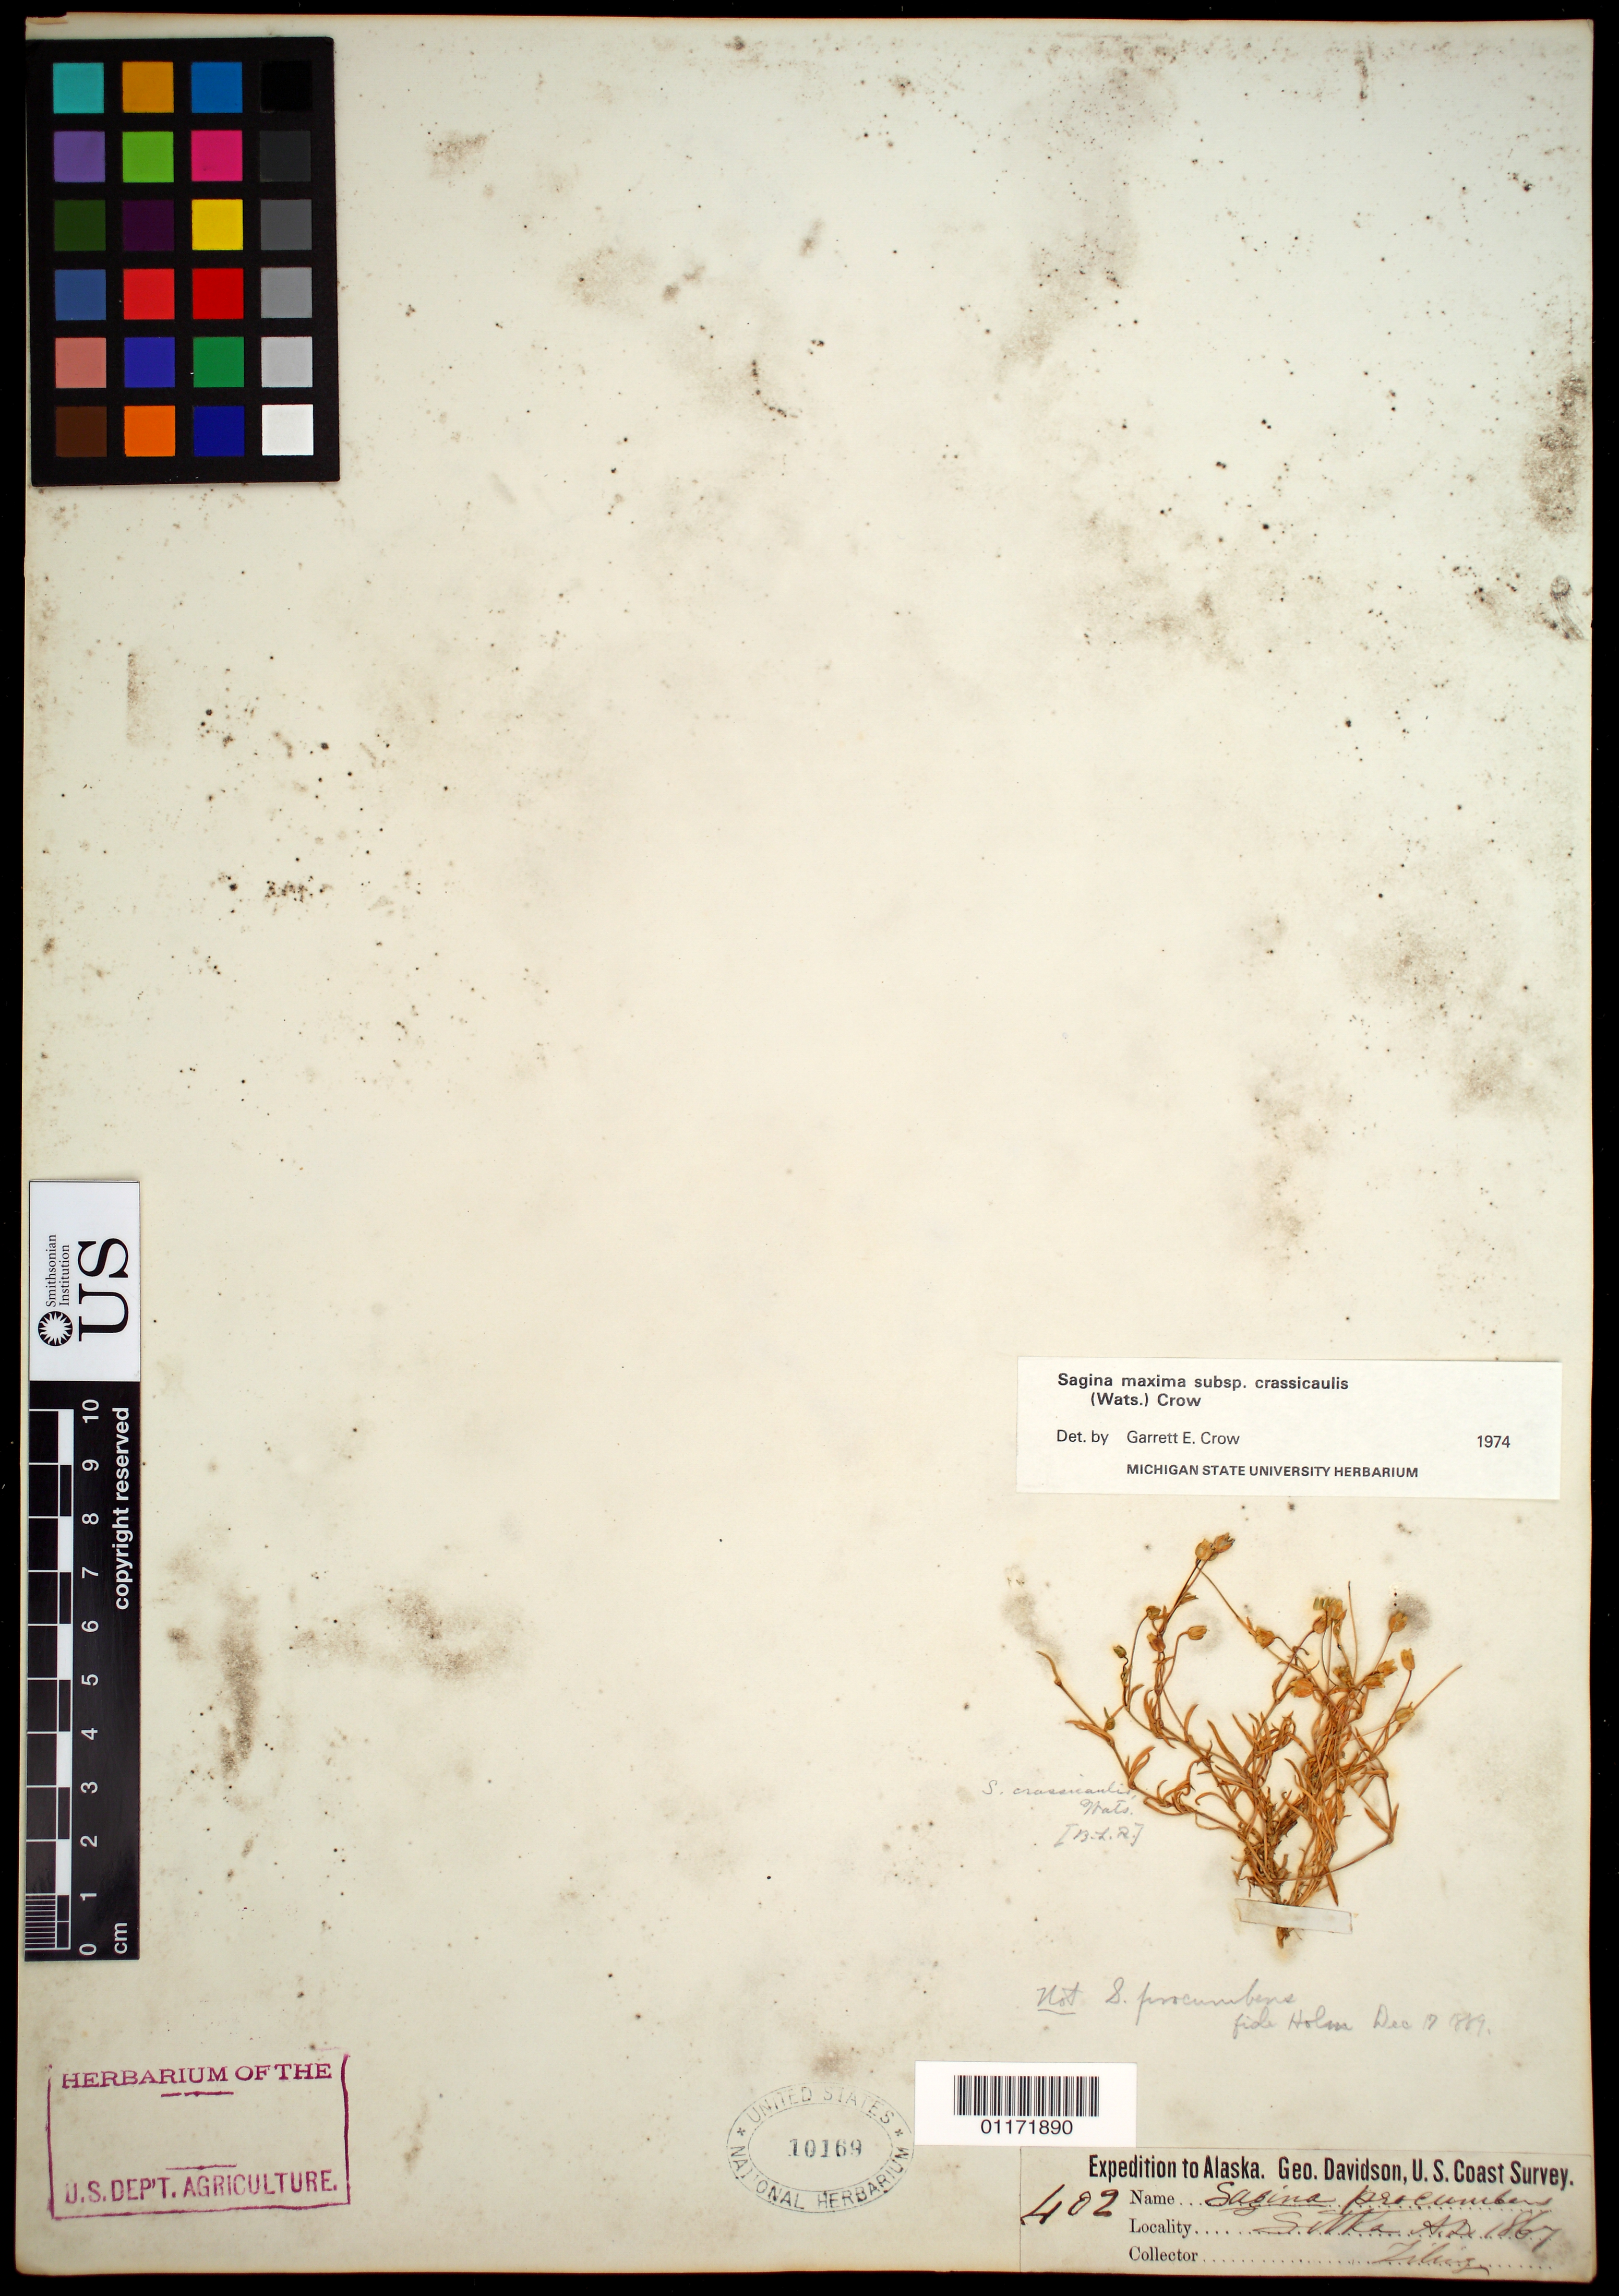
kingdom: Plantae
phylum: Tracheophyta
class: Magnoliopsida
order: Caryophyllales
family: Caryophyllaceae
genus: Sagina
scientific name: Sagina maxima subsp. crassicaulis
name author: (S. Watson) G.E. Crow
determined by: Crow, G. E.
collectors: H .S. T. Tiling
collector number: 402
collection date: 1867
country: United States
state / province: Alaska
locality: Sitka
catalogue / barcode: US 10169